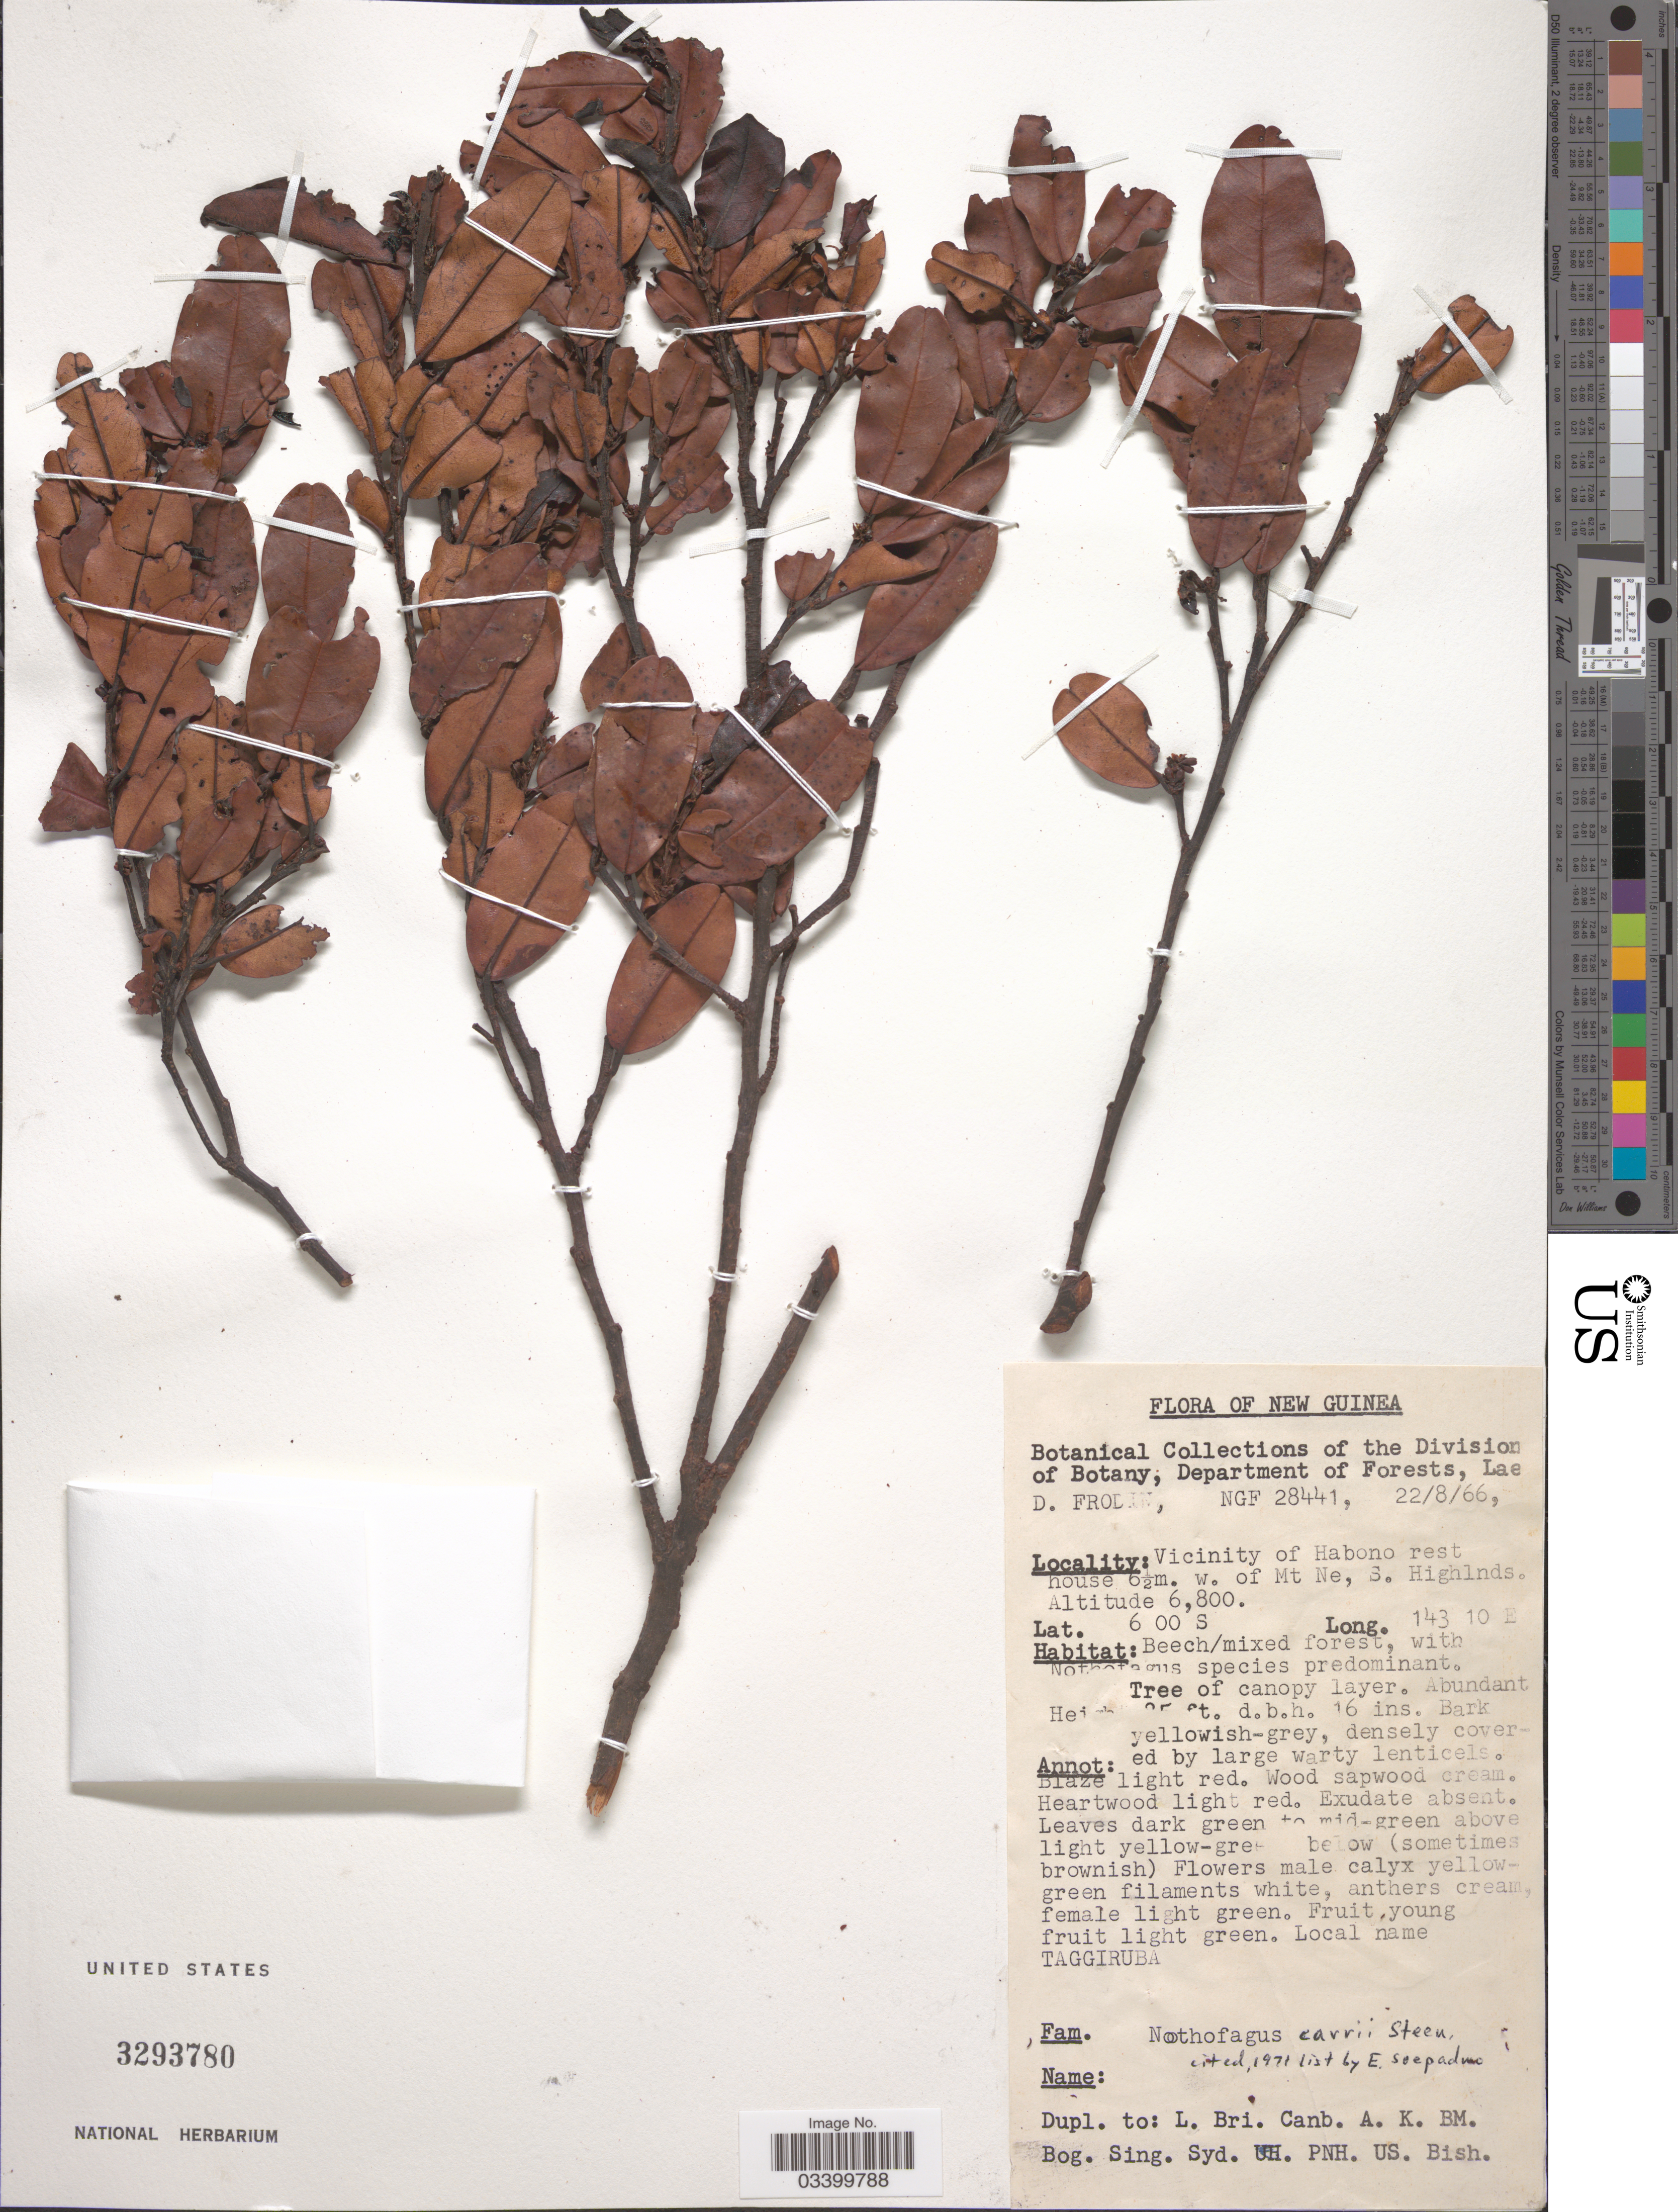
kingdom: Plantae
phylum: Tracheophyta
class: Magnoliopsida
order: Fagales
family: Nothofagaceae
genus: Nothofagus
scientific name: Nothofagus carrii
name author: Steenis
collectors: D. G. Frodin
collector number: NGF 28441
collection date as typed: Transcribed d/m/y: 22/8/66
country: Papua New Guinea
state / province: Southern Highlands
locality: New Guinea. Vicinity of Habono rest house 6½m. w. of Mt Ne.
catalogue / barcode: US 3293780